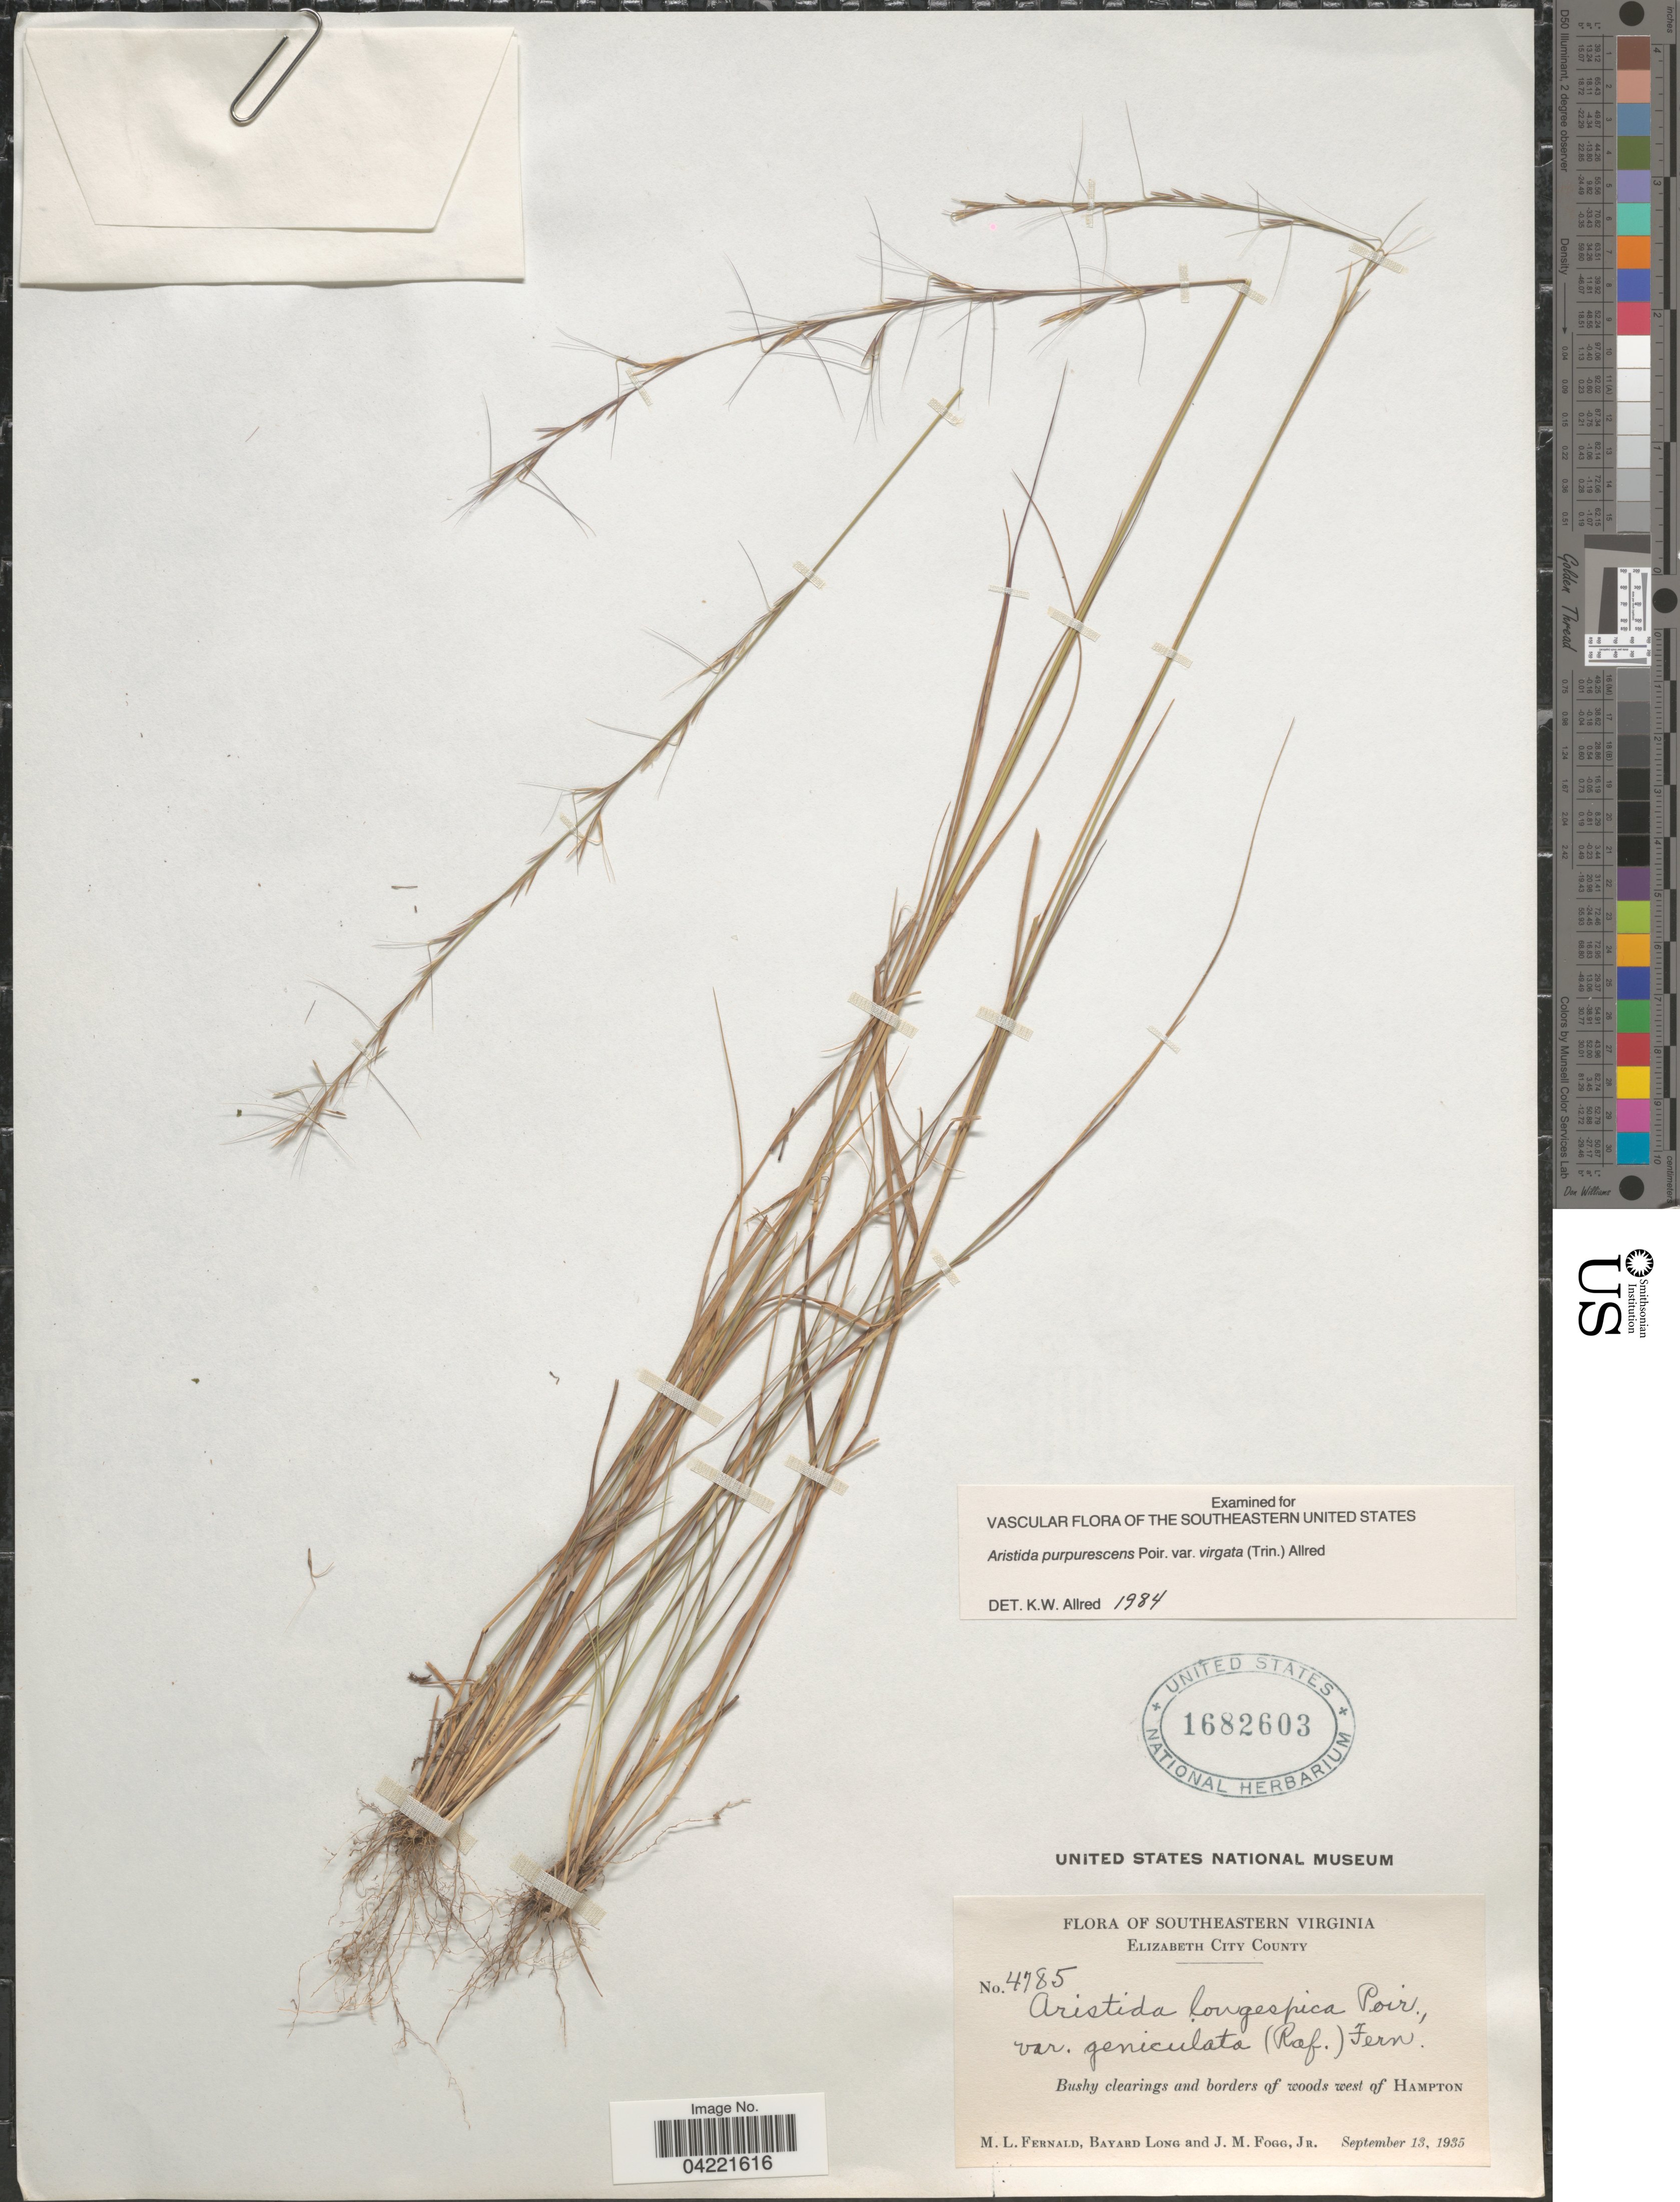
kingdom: Plantae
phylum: Tracheophyta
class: Liliopsida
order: Poales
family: Poaceae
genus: Aristida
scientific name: Aristida purpurascens var. virgata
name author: (Trin.) Allred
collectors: M. L. Fernald, B. Long & J. Fogg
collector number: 4785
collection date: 1935-09-13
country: United States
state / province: Virginia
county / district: City of Hampton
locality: Southeastern Virginia. Elizabeth City County. Bushy clearings and borders of woods west of Hampton.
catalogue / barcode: US 1682603